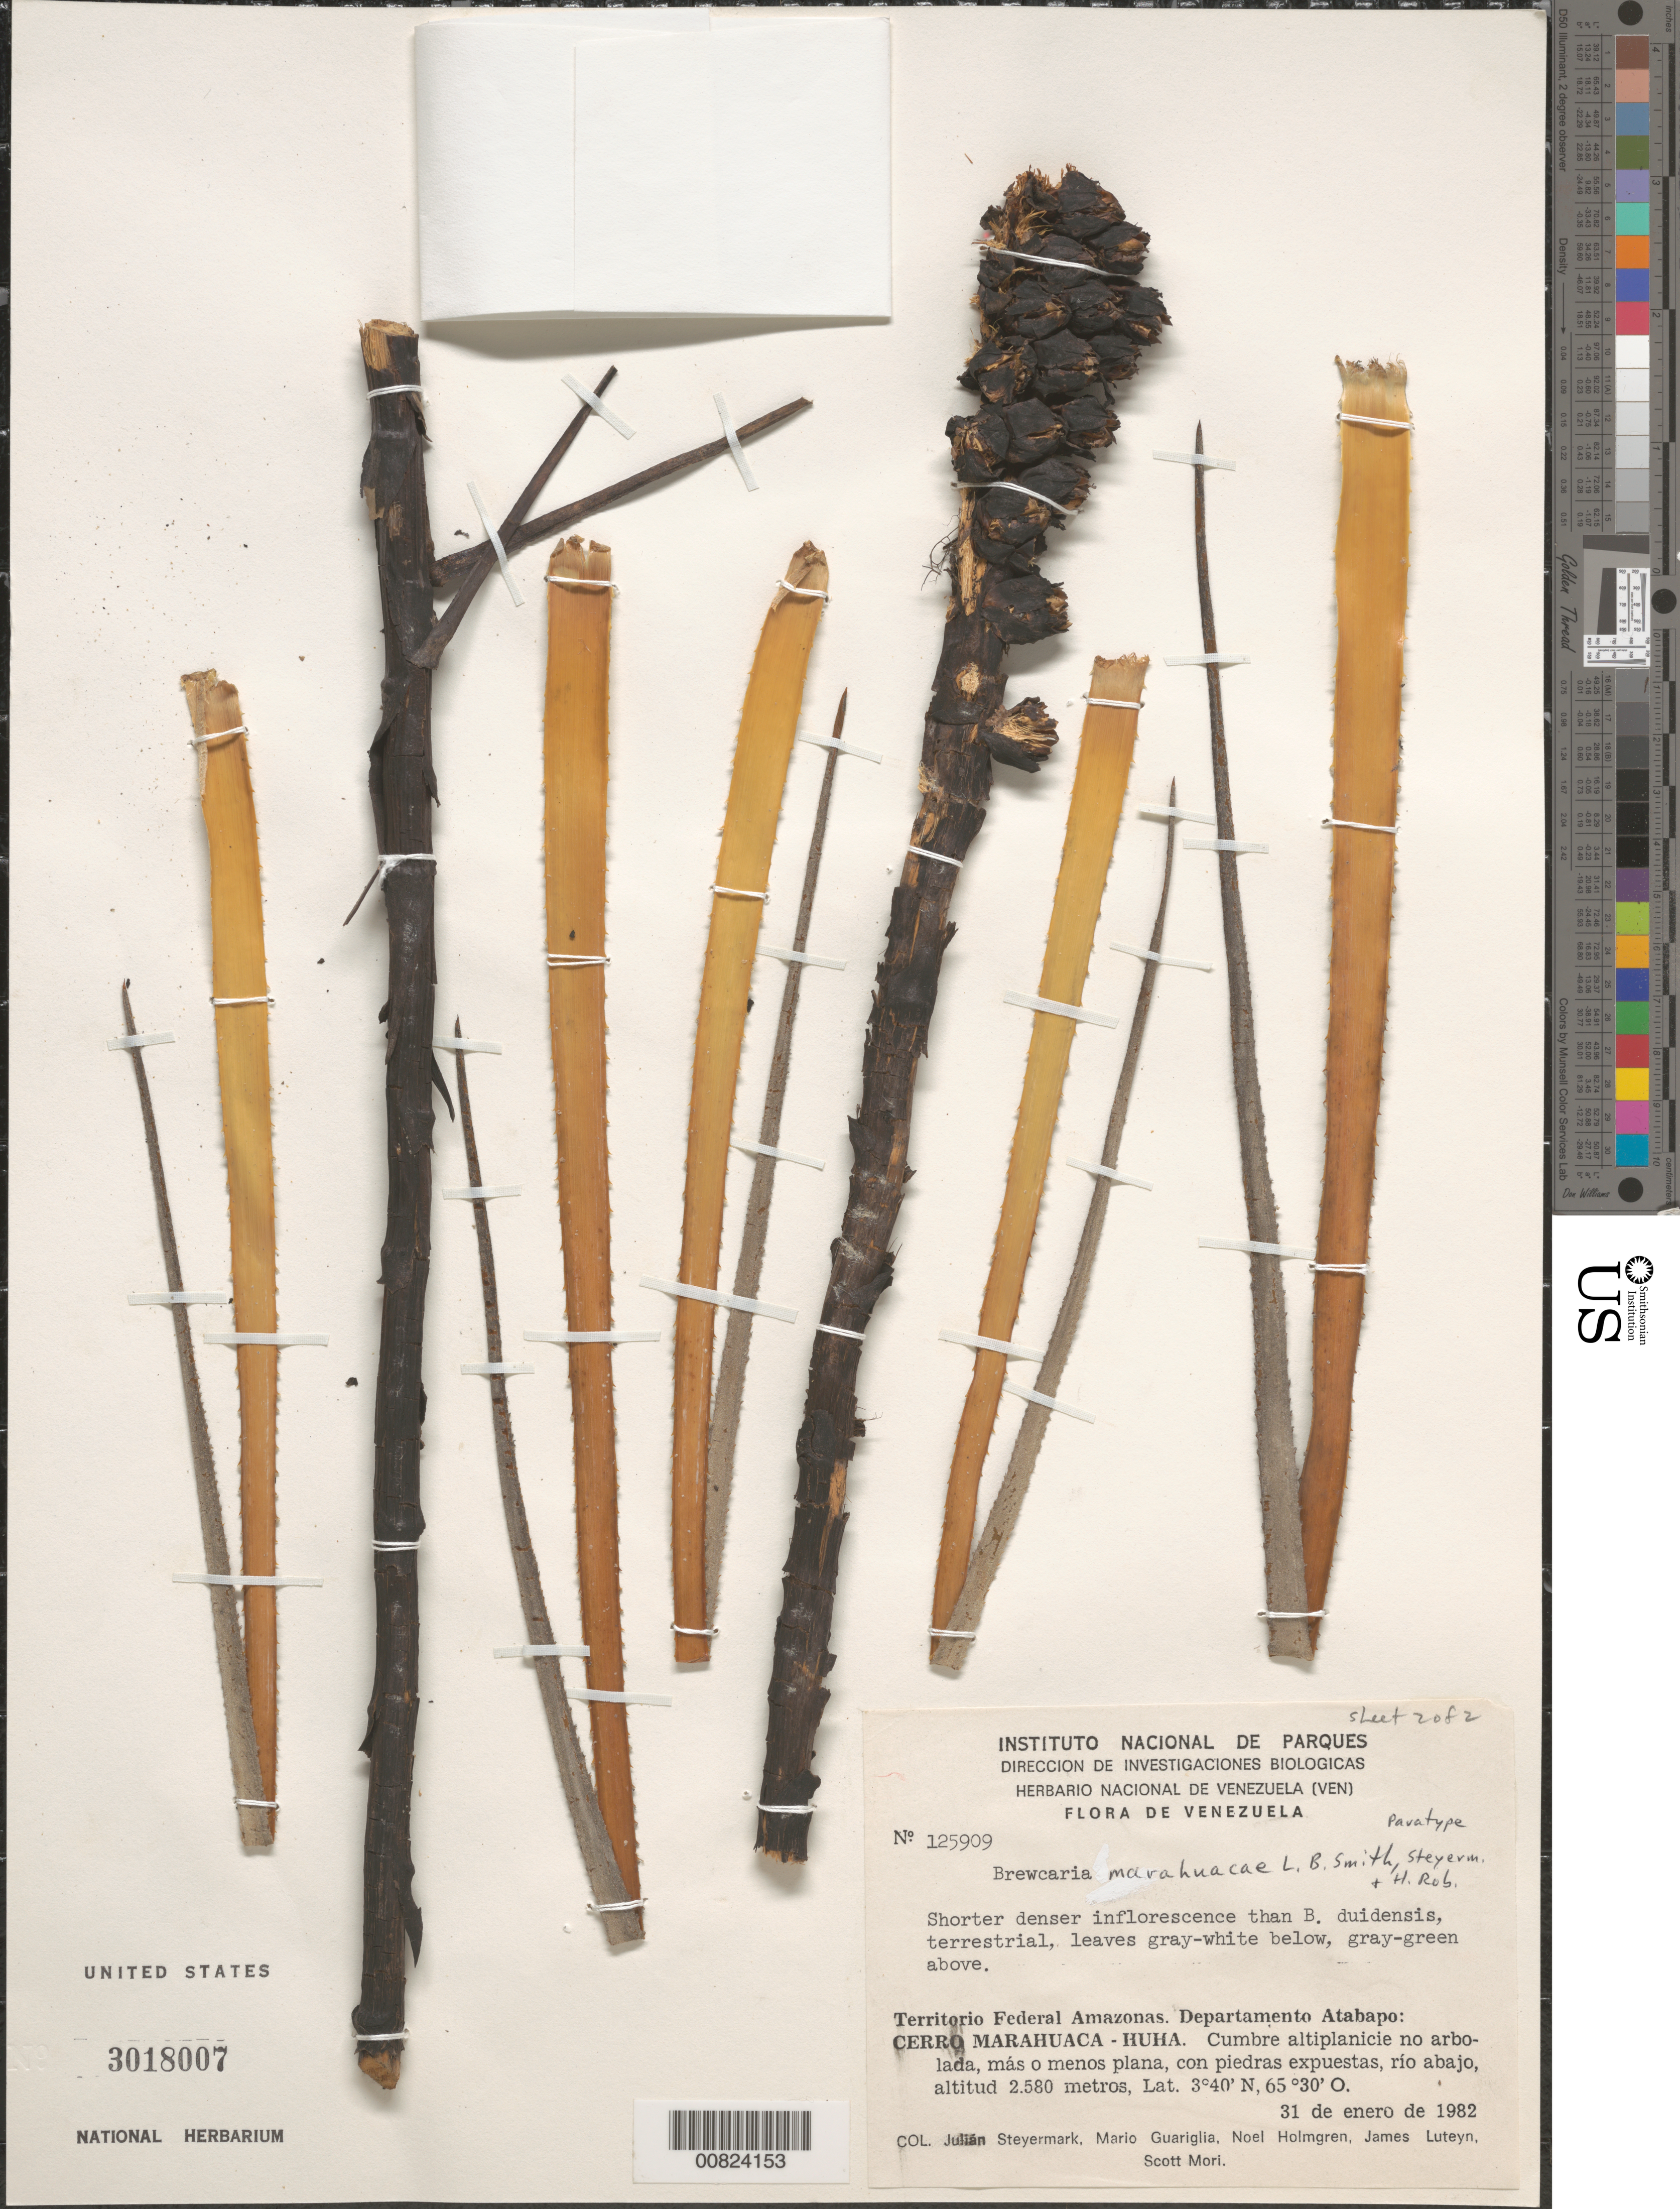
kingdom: Plantae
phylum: Tracheophyta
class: Liliopsida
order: Poales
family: Bromeliaceae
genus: Brewcaria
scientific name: Brewcaria marahuacae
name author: L.B. Sm.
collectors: J. Steyermark, M. Guariglia P., N. H. Holmgren, J. L. Luteyn & S. Mori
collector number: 125909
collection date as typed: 31-Jan-82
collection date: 1982-01-31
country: Venezuela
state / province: Amazonas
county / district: Atabapo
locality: Huha, Cerro Marahuaca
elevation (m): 2580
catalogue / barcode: US 3018007